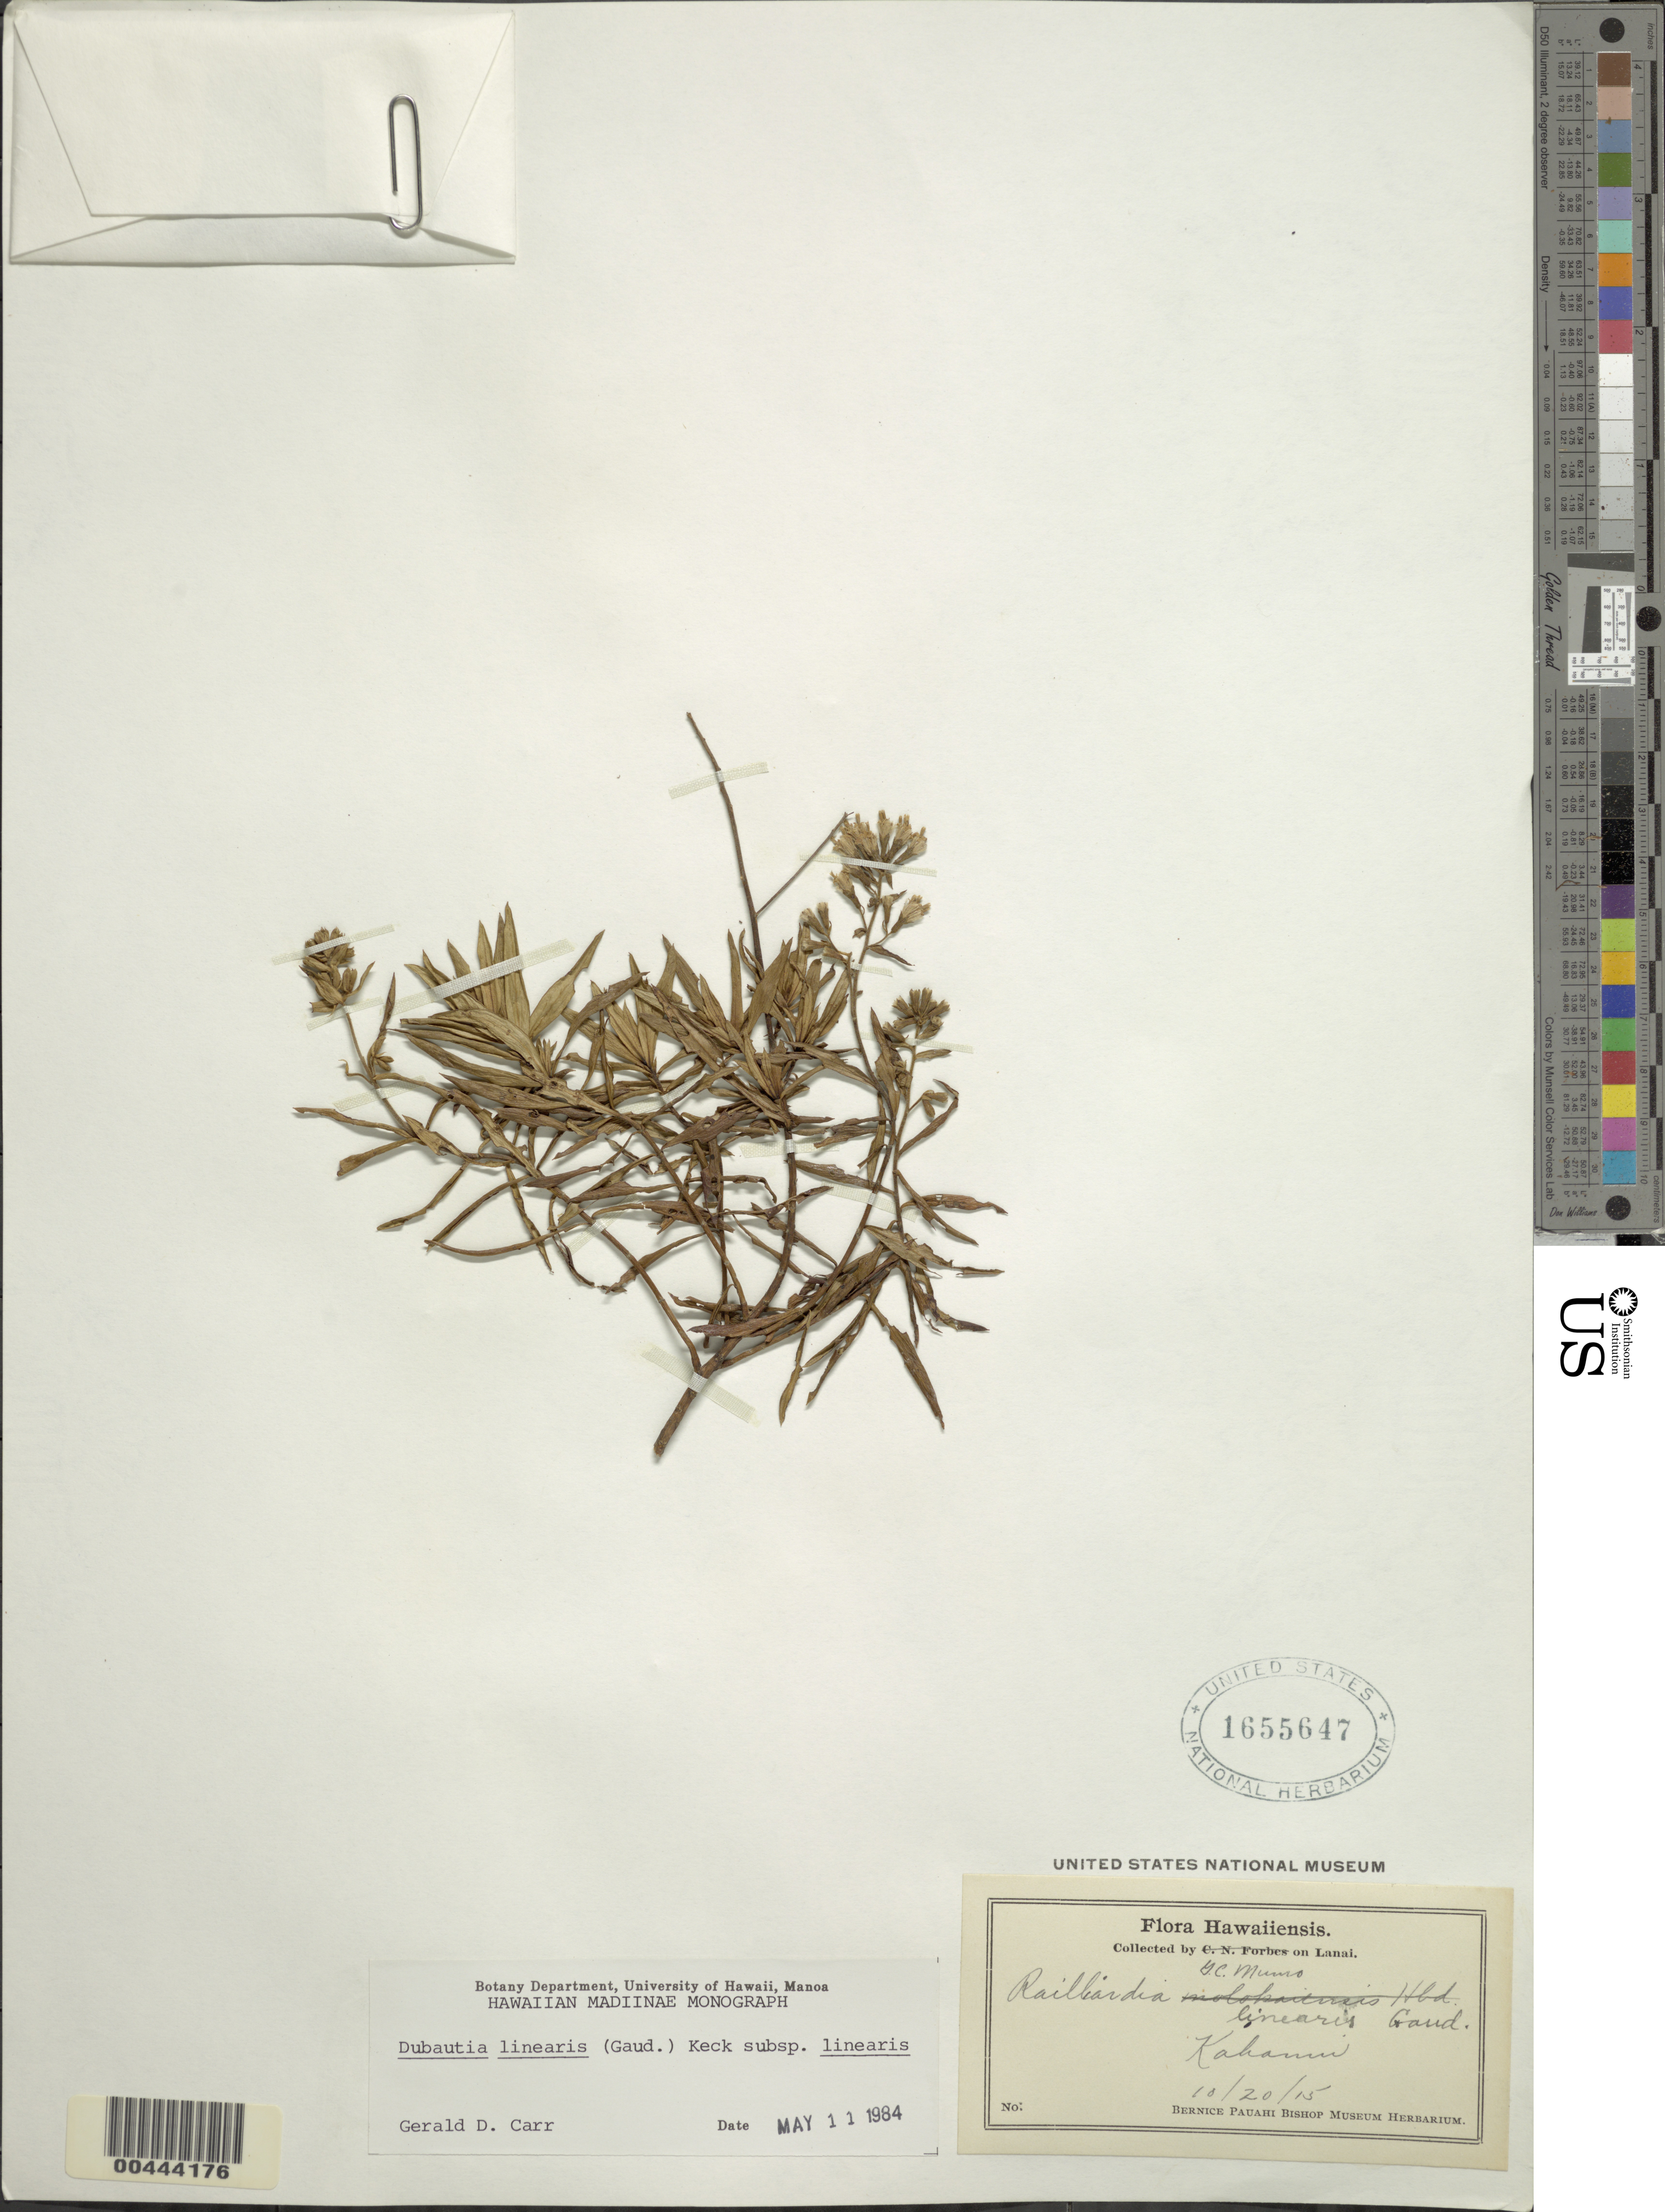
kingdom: Plantae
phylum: Tracheophyta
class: Magnoliopsida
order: Asterales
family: Asteraceae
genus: Dubautia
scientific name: Dubautia linearis subsp. linearis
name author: (Gaudich.) D.D. Keck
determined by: Carr, G. D.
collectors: G. C. Munro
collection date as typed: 20 Oct 1915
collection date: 1915-10-20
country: United States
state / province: Hawaii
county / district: Maui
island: Lana'i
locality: Kahamui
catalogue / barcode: US 1655647